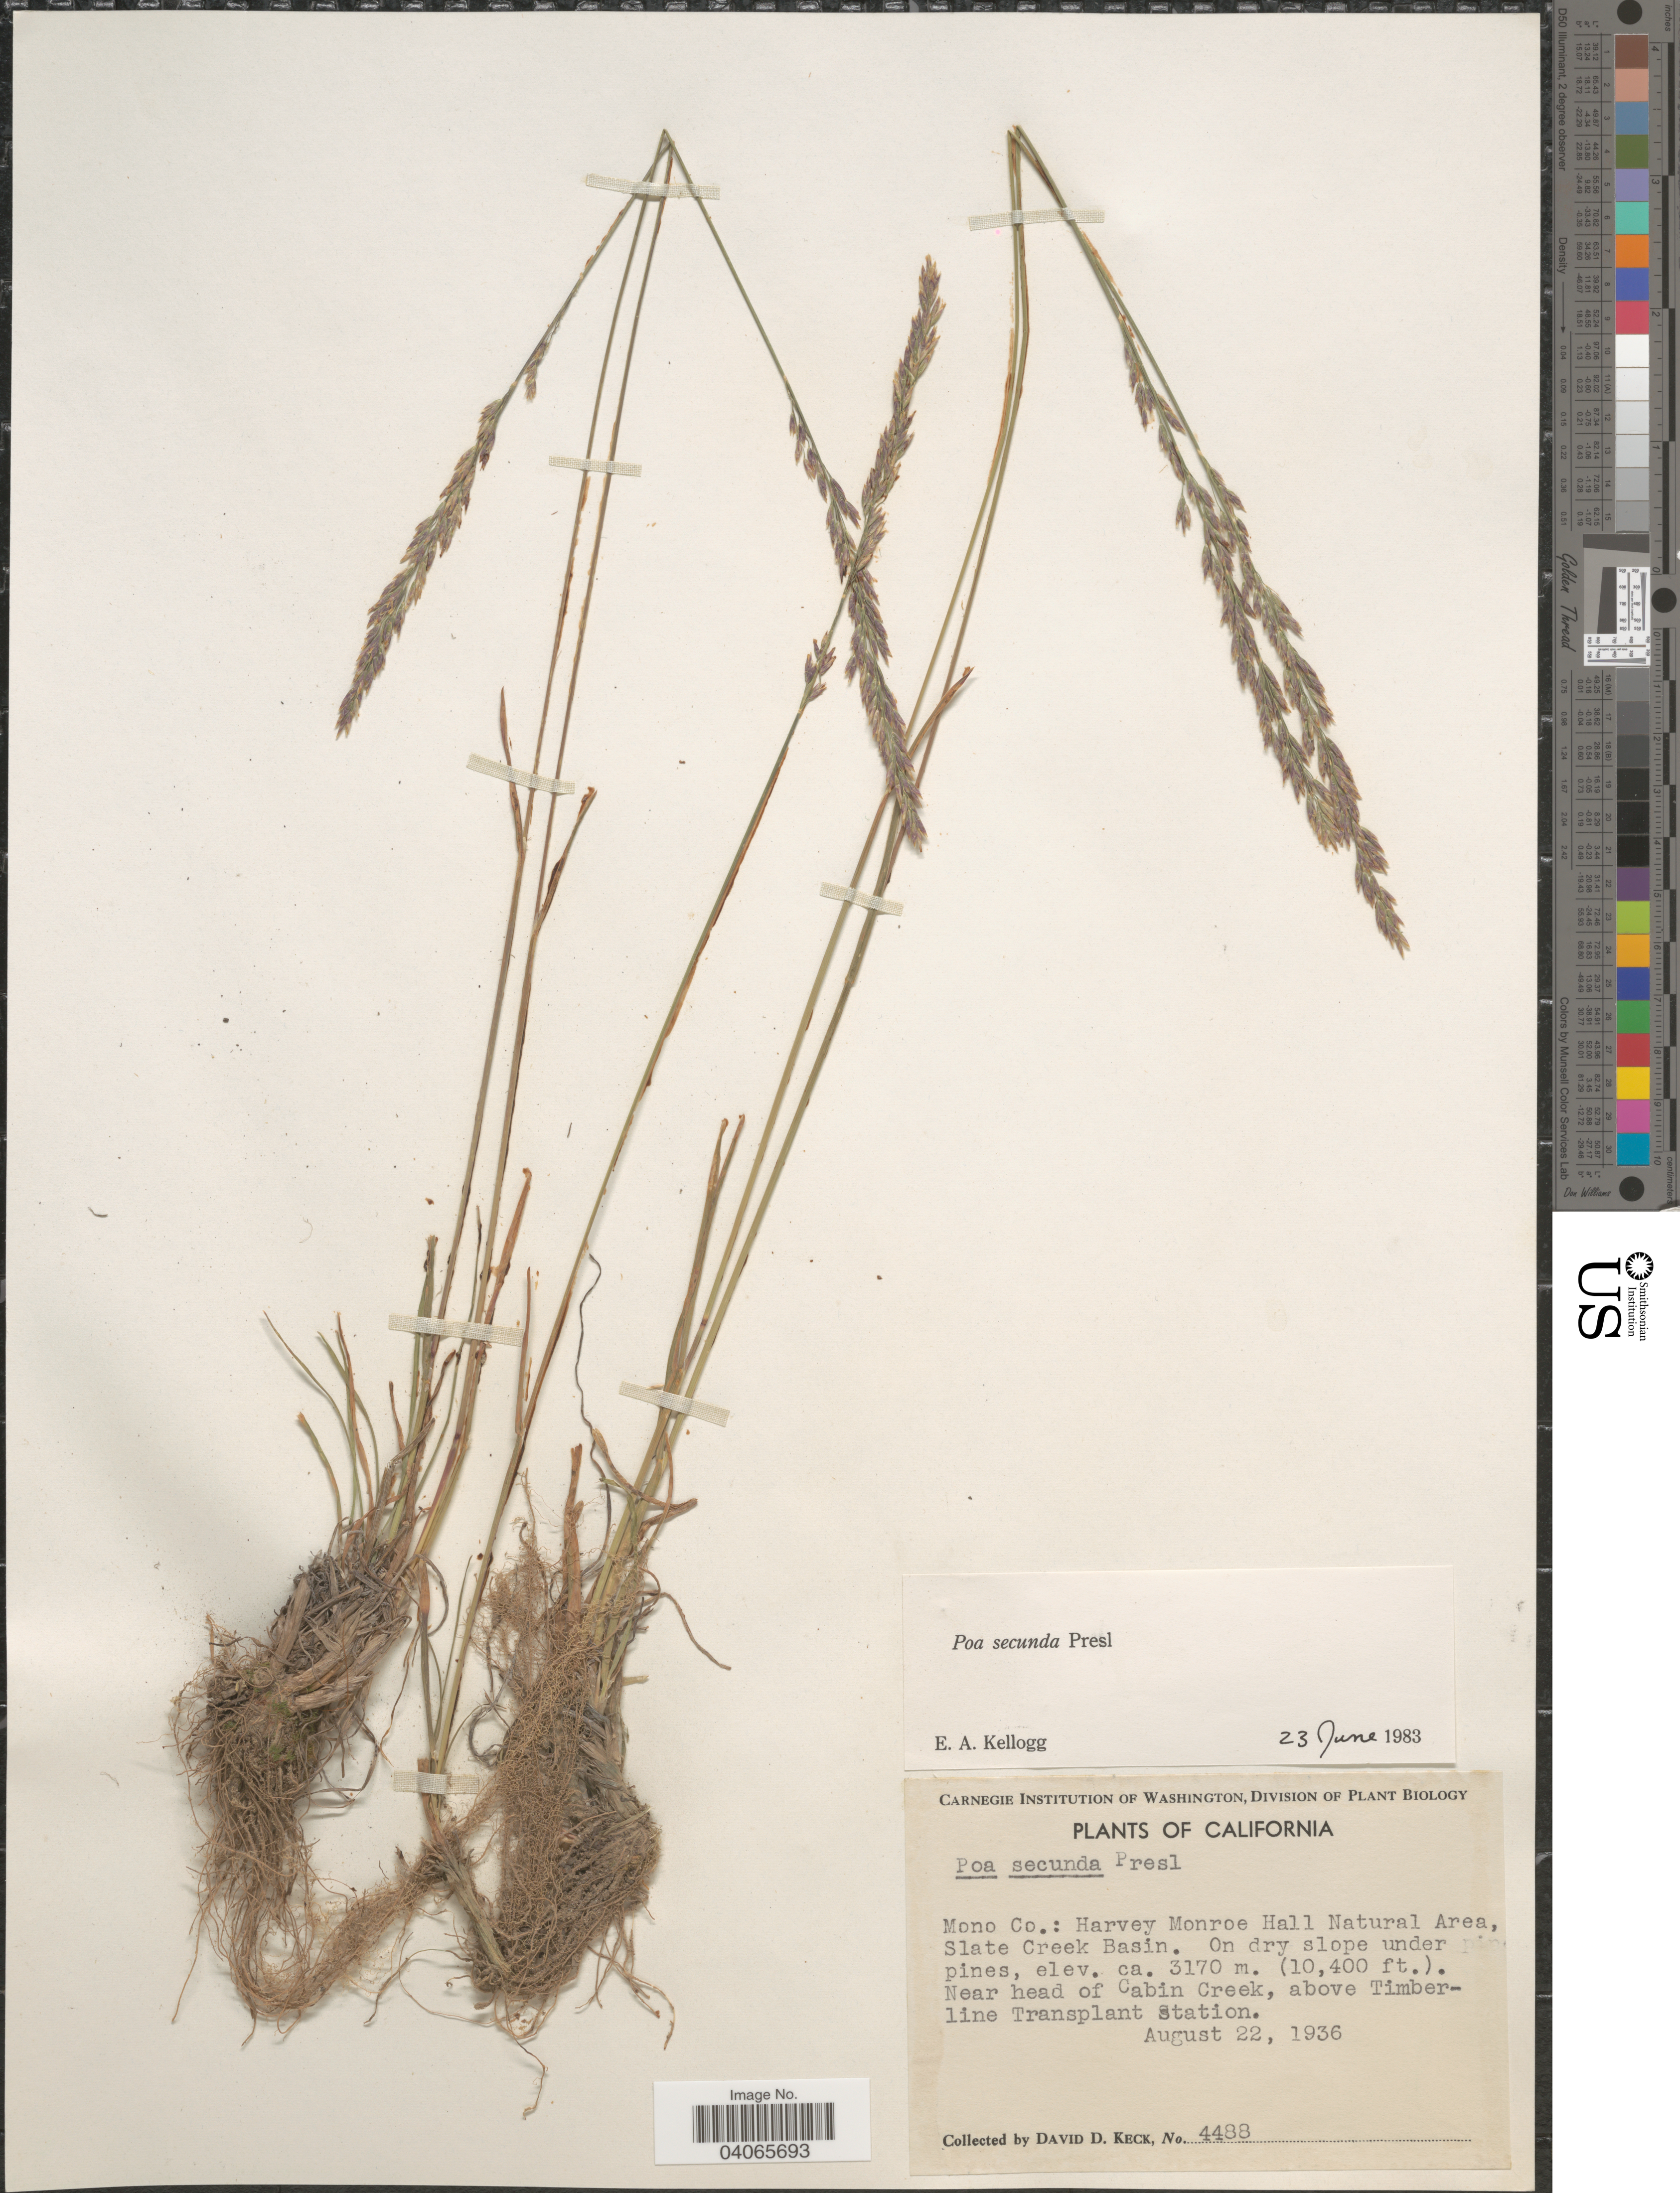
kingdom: Plantae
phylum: Tracheophyta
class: Liliopsida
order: Poales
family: Poaceae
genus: Poa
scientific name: Poa secunda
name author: J. Presl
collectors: D. D. Keck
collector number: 4488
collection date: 1936-08-22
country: United States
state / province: California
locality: Mono: Harvey Monroe Hall Natural Area, Slate Creek Basin. On dry slope under pines. Near head of Cabin Creek, above Timberline Transplant Station.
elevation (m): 3170